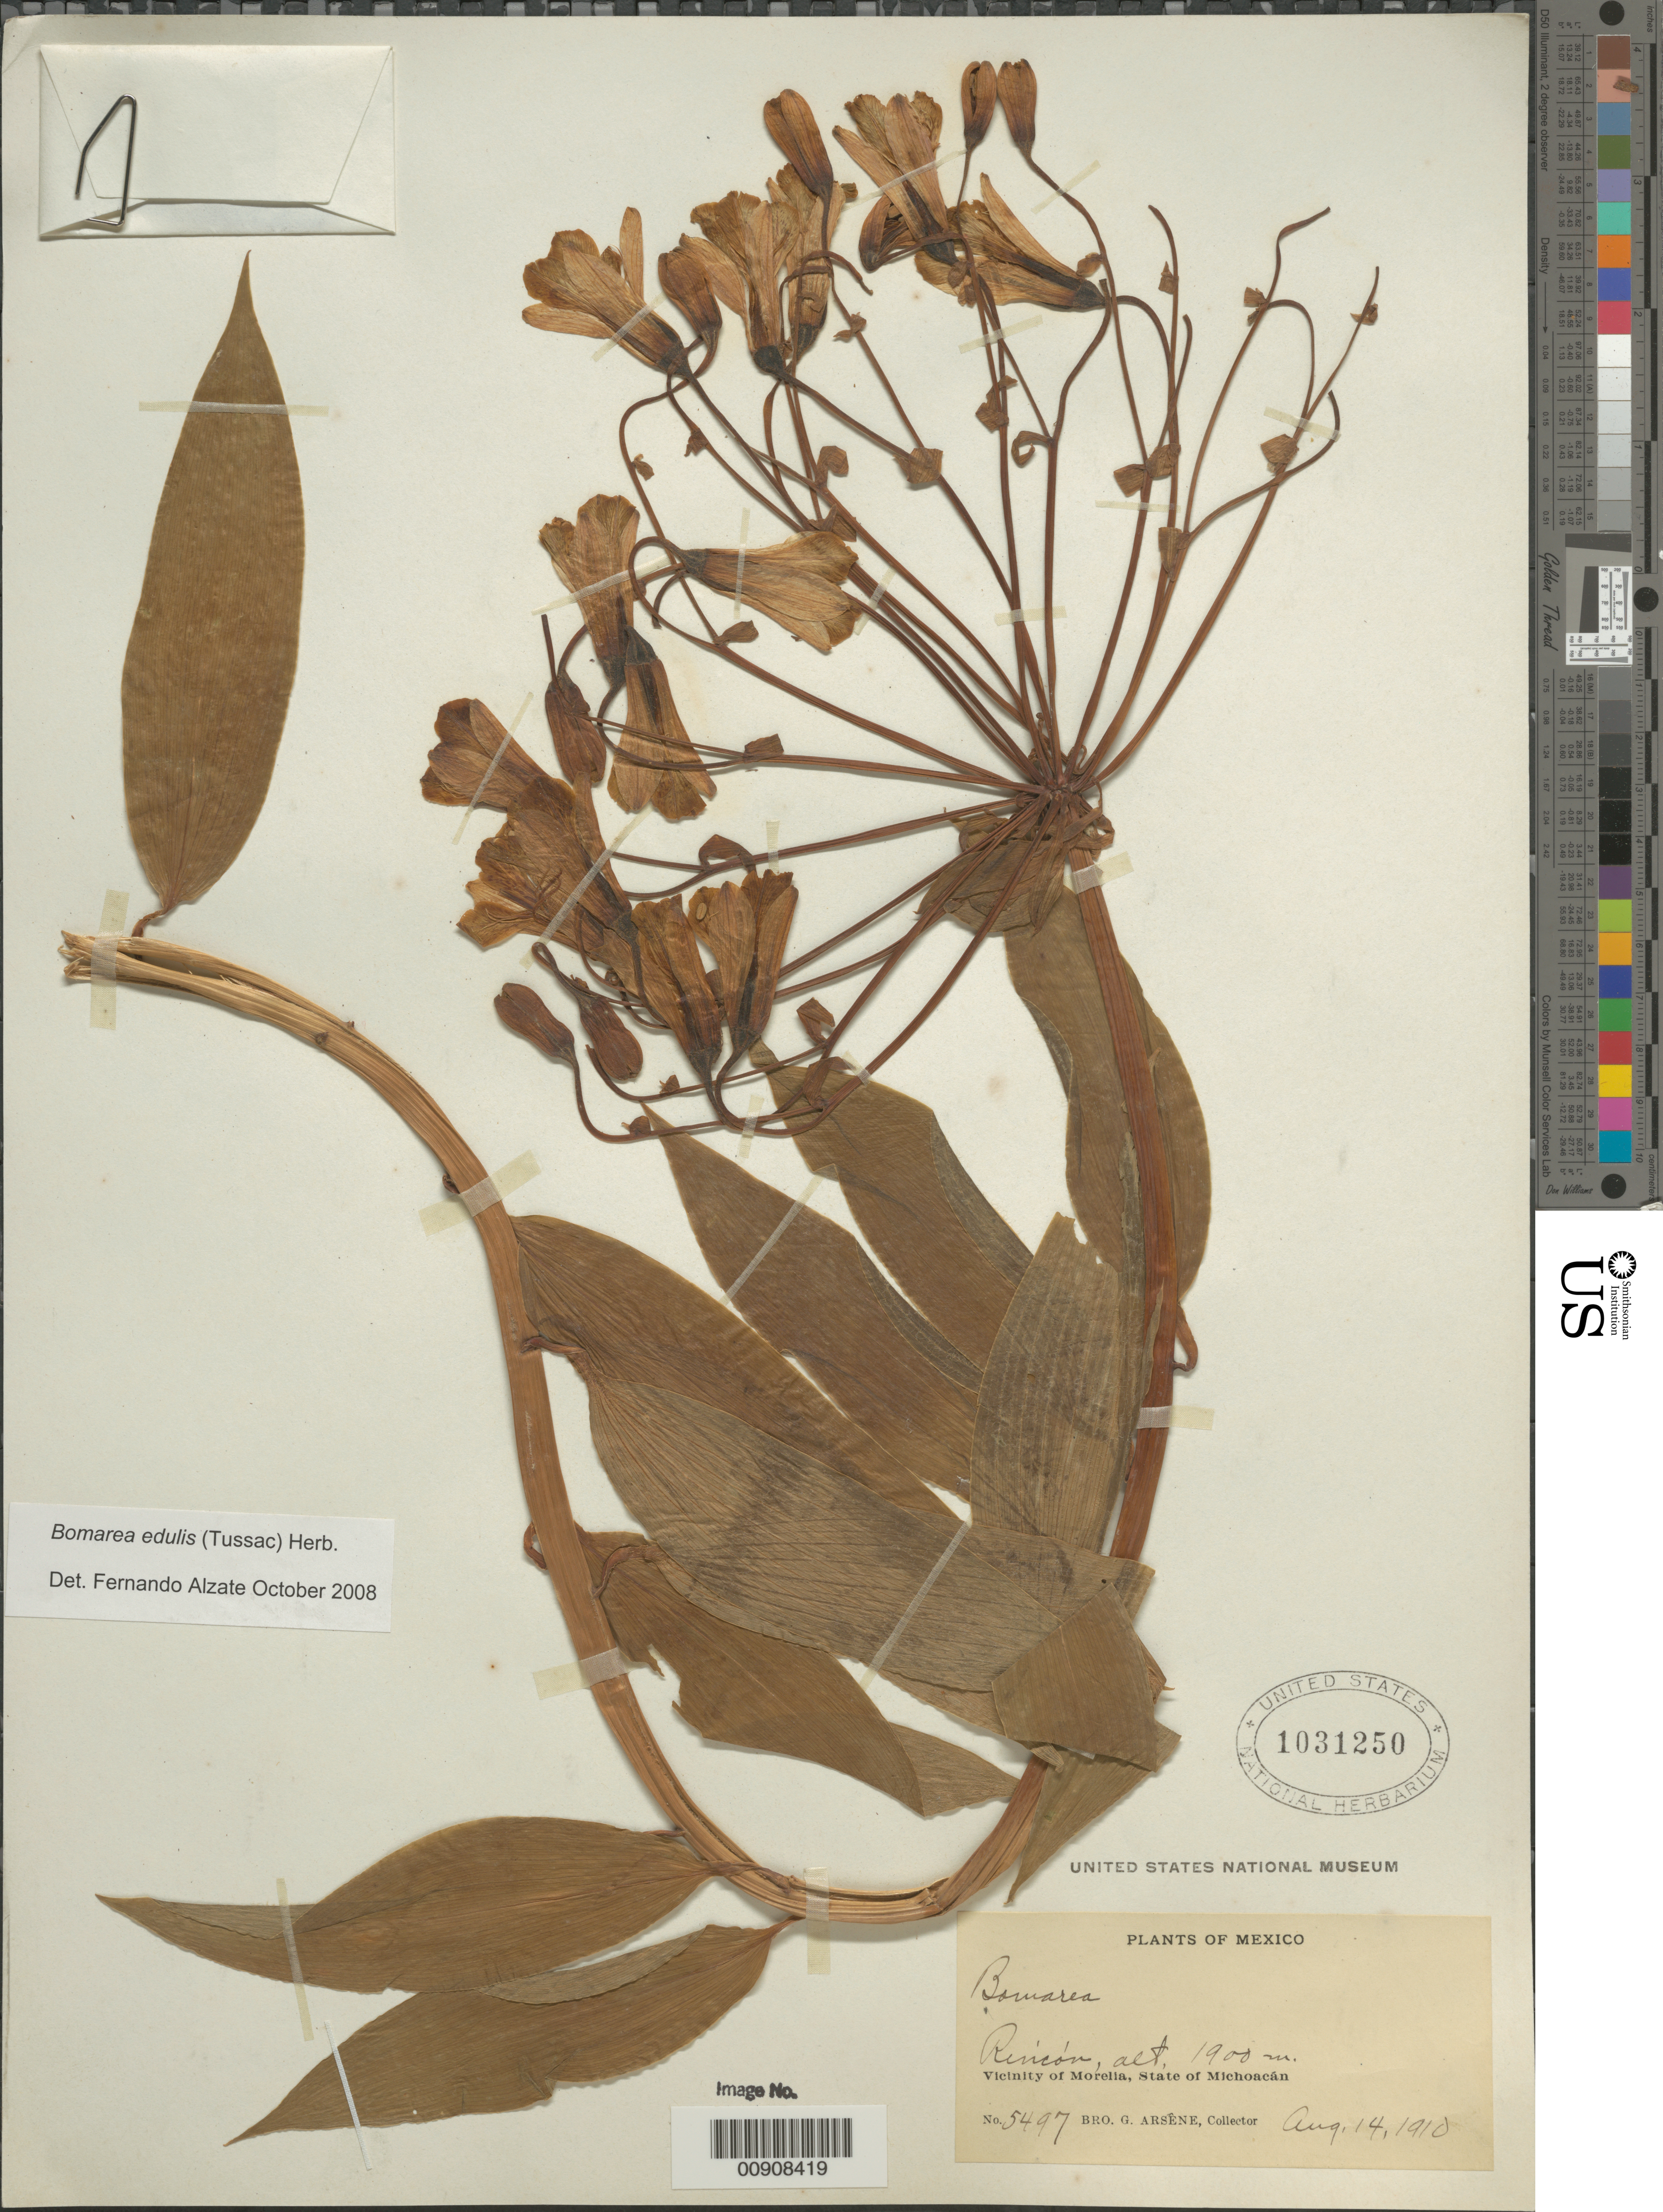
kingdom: Plantae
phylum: Tracheophyta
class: Liliopsida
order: Liliales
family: Alstroemeriaceae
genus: Bomarea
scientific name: Bomarea sp.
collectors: Bro. G. Arsène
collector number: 5497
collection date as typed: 14 Aug 1910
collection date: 1910-08-14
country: Mexico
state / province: Michoacán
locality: Rincón. Vicinity of Morelia, State of Michoacán.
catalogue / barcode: US 1031250